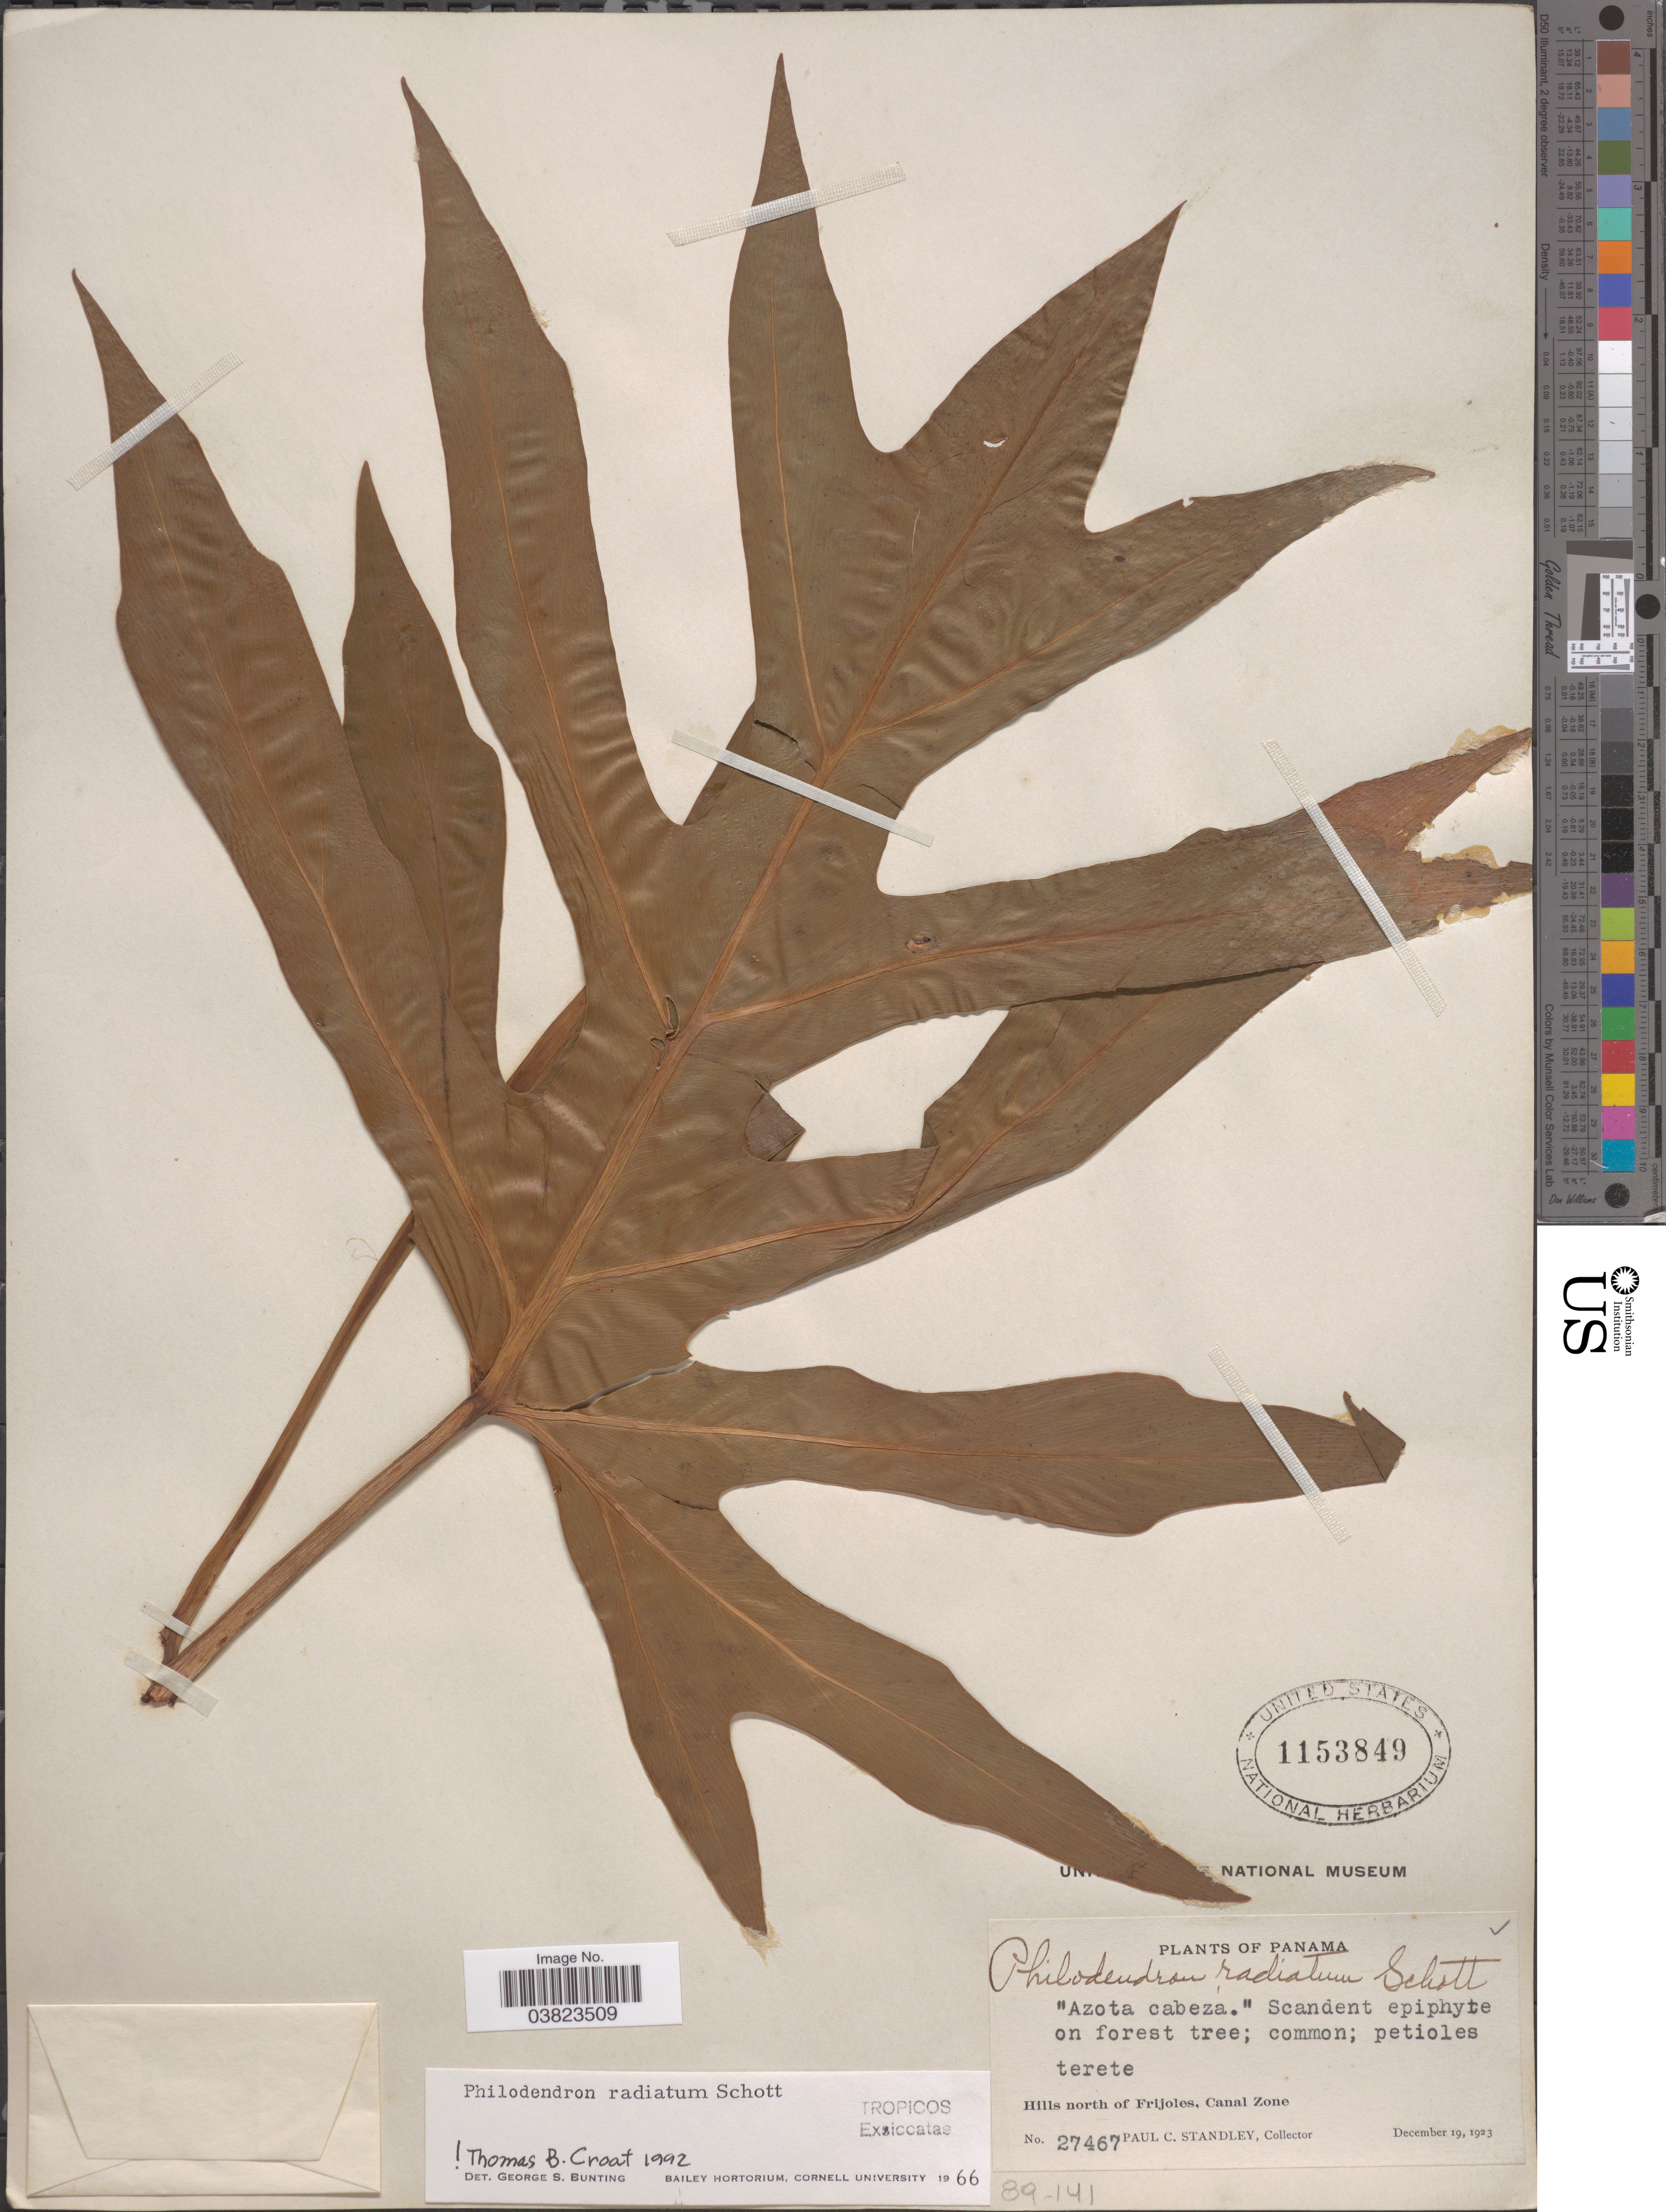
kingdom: Plantae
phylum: Tracheophyta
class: Liliopsida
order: Alismatales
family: Araceae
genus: Philodendron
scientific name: Philodendron radiatum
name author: Schott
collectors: P. C. Standley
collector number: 27467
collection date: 1923-12-19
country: Panama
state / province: Colón / Panamá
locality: Hills north of Frijoles, Canal Zone.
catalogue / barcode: US 1153849